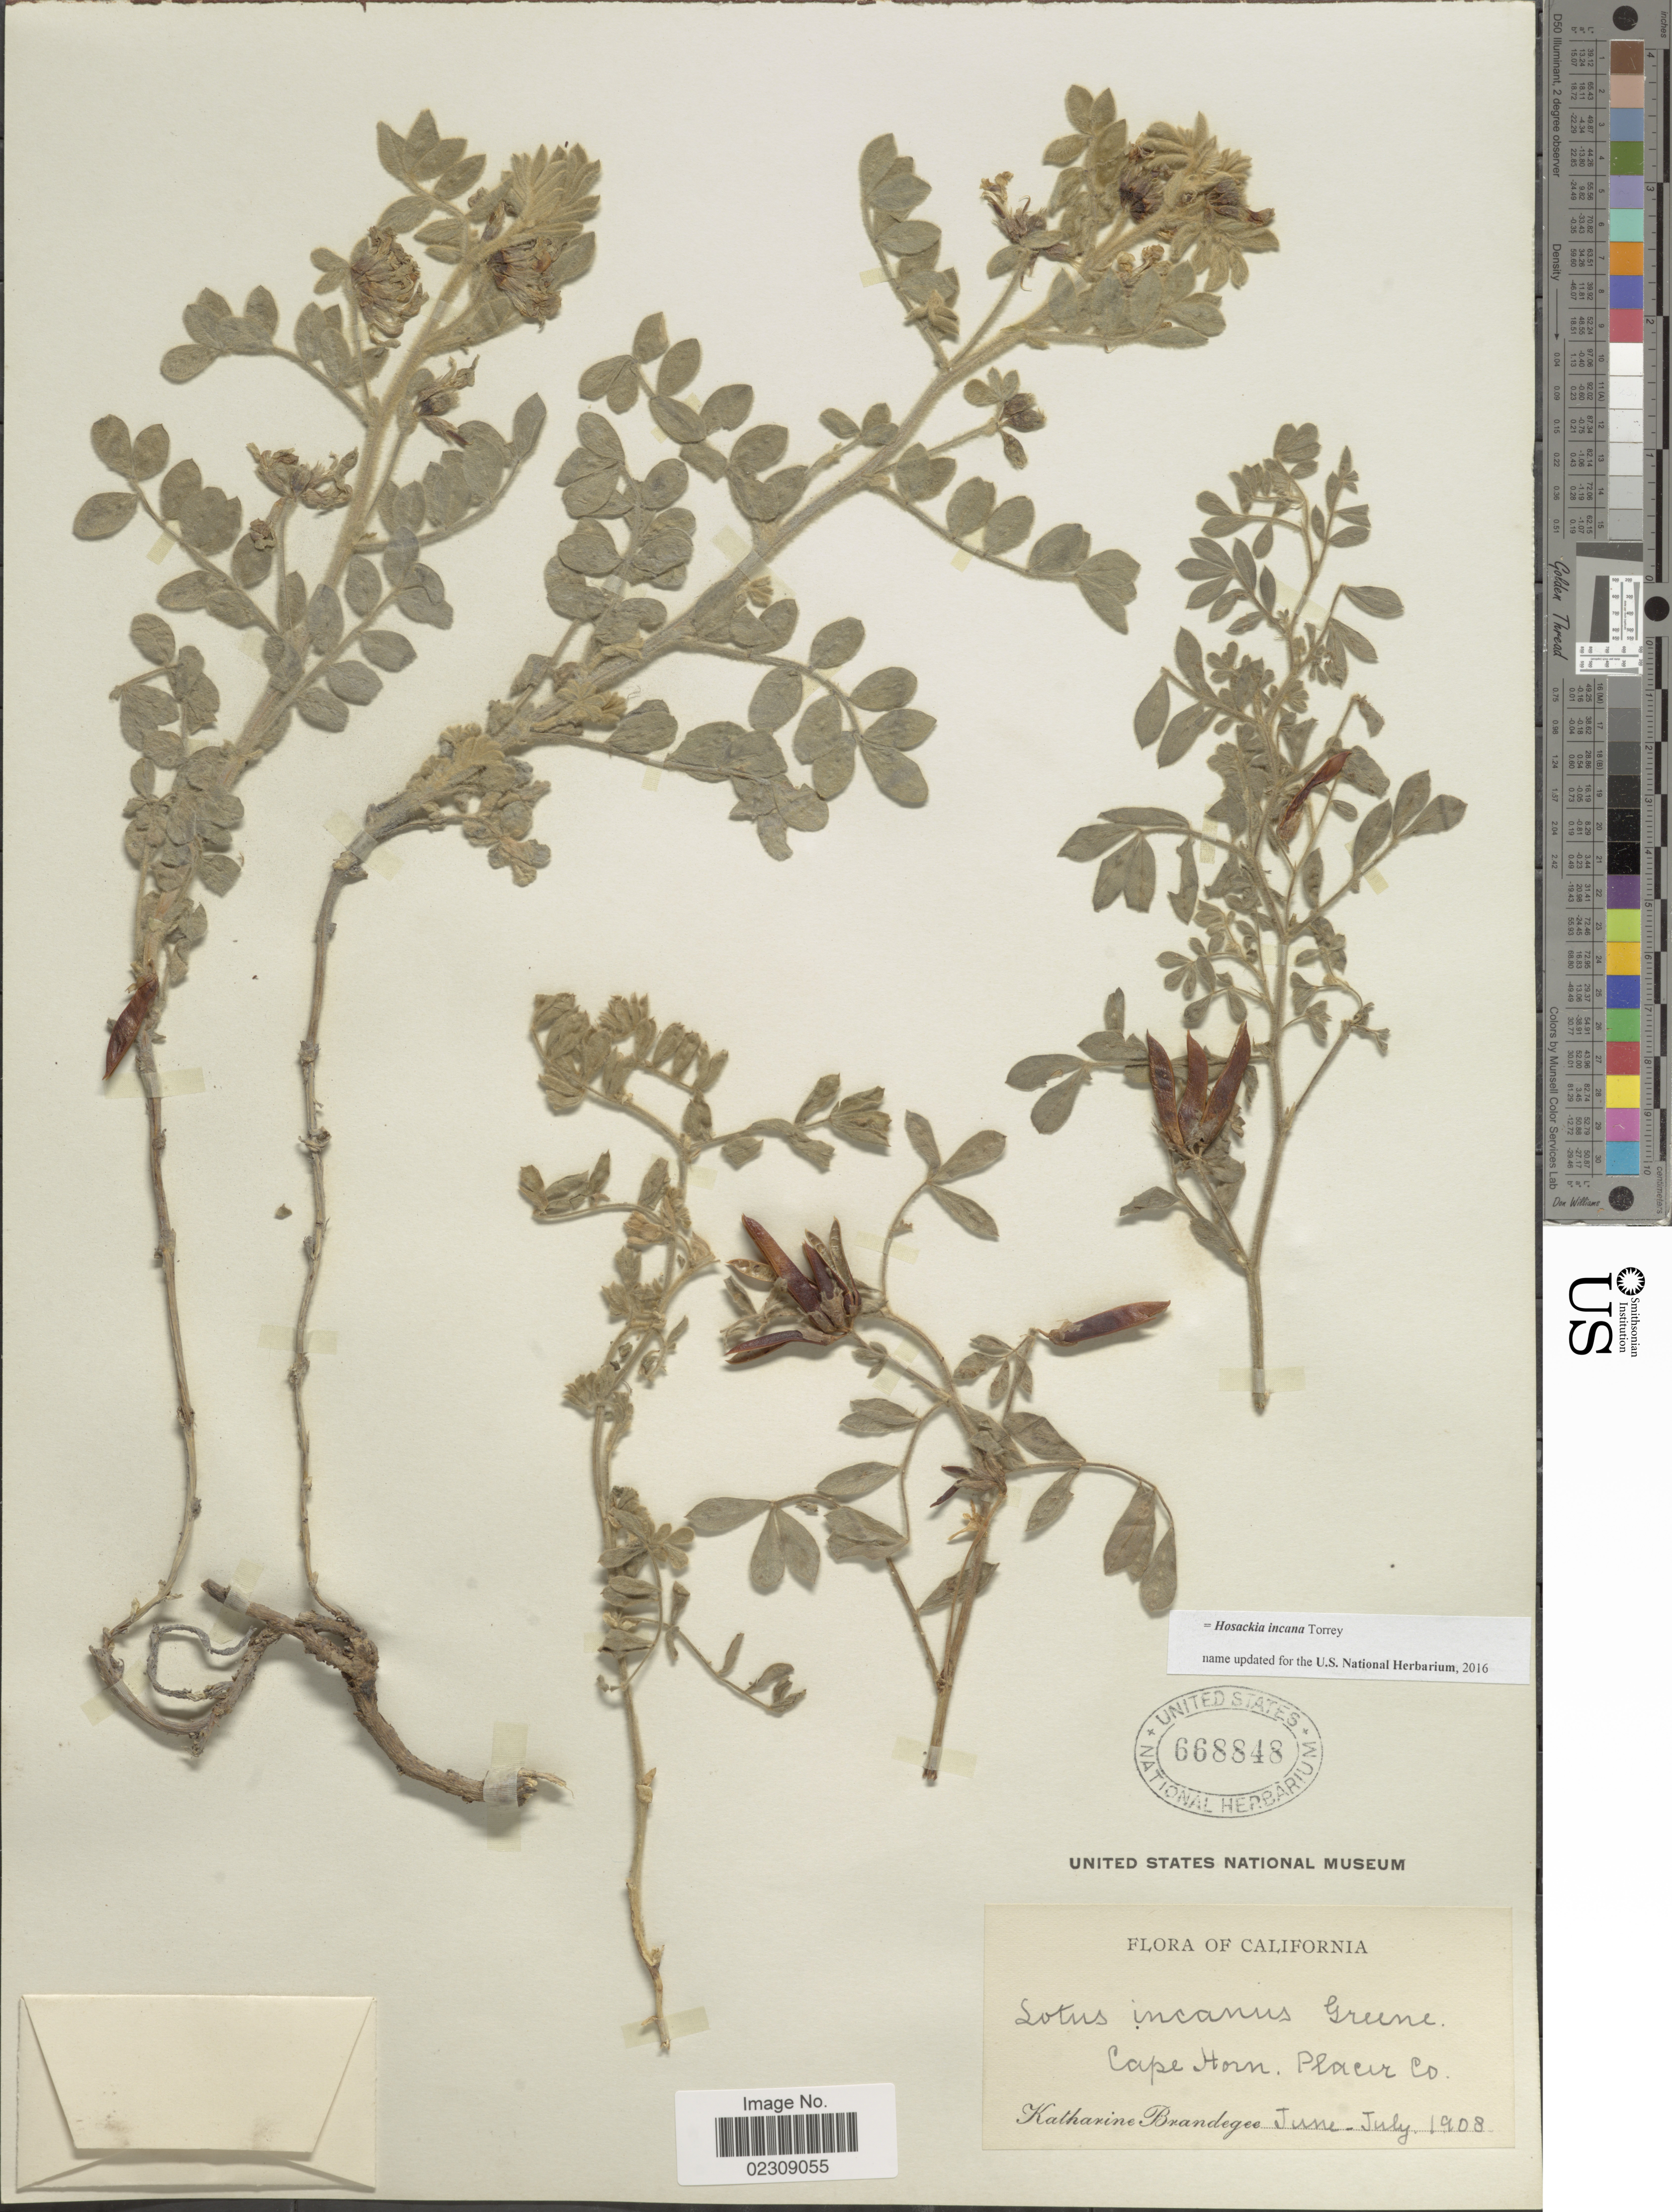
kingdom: Plantae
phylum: Tracheophyta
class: Magnoliopsida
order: Fabales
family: Fabaceae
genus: Hosackia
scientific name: Hosackia incana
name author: Torr.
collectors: M. K. Brandegee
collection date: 1908-06/1908-07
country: United States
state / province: California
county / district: Placer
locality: Cape Horn, Placer Co.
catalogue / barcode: US 668848